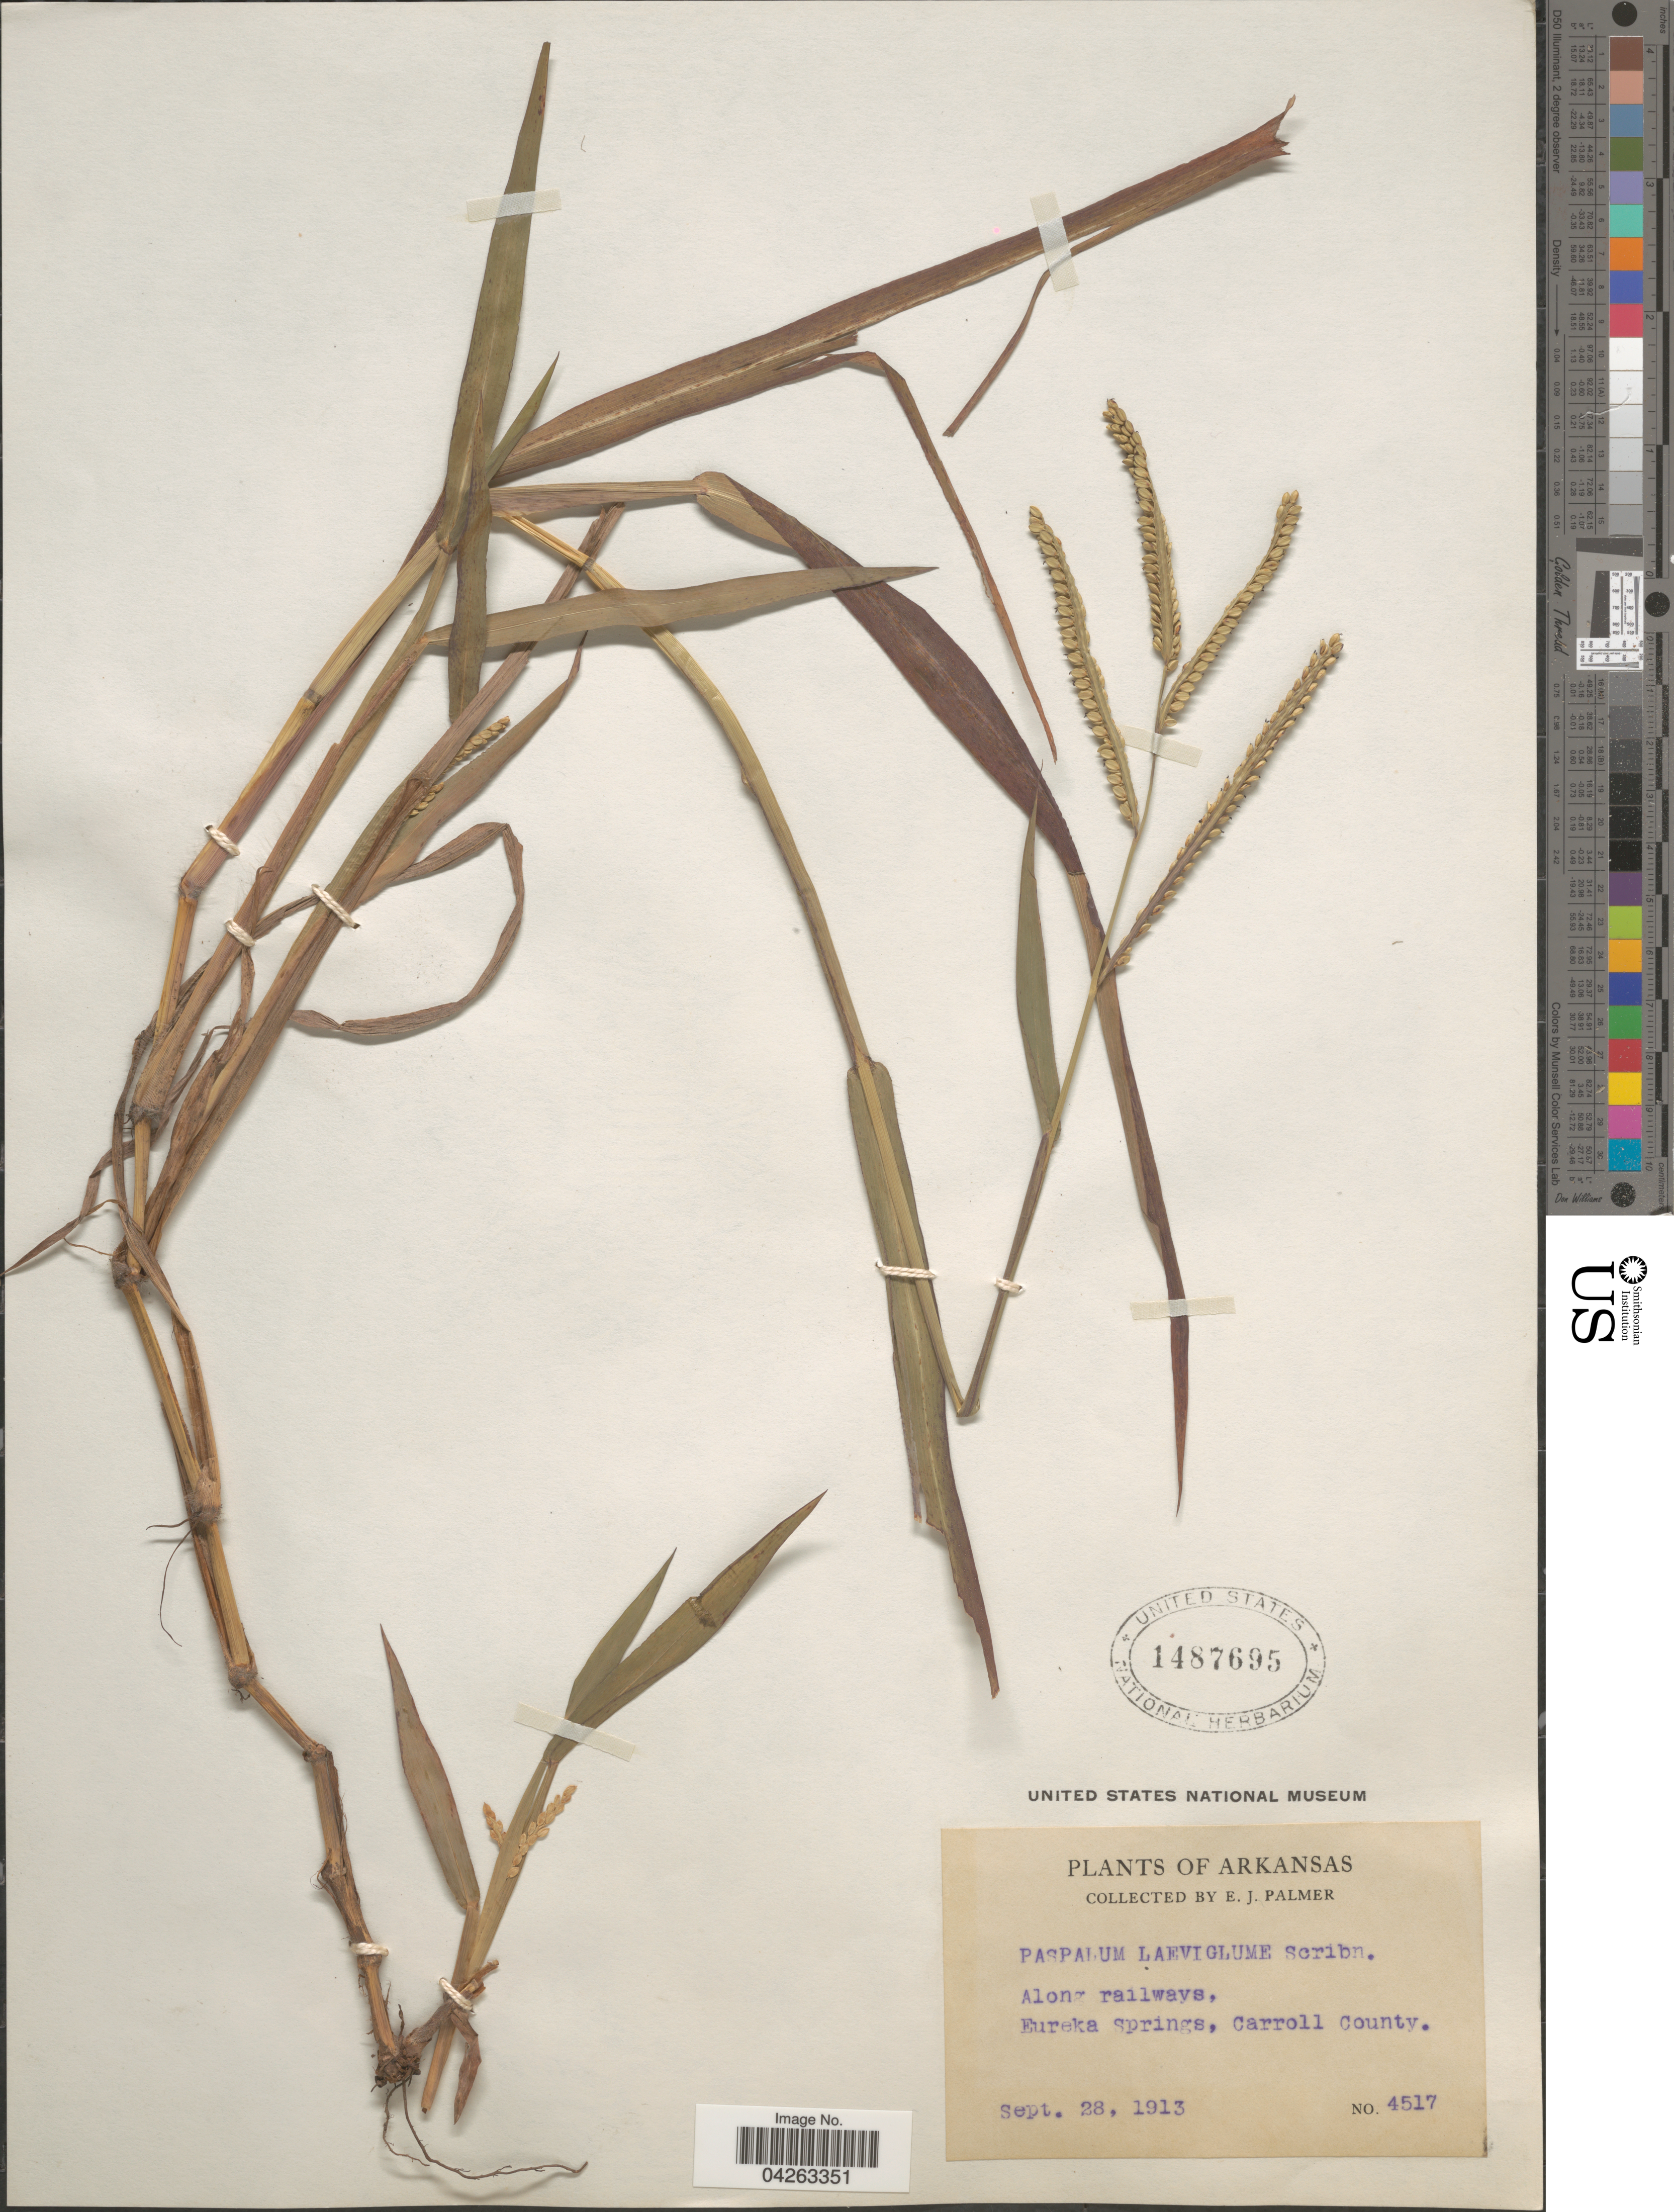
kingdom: Plantae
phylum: Tracheophyta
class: Liliopsida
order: Poales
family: Poaceae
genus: Paspalum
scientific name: Paspalum pubiflorum var. glabrum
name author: Vasey ex Scribn.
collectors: E. J. Palmer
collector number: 4517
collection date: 1913-09-28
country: United States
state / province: Arkansas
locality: Eureka Springs, Carroll County.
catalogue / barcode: US 1487695